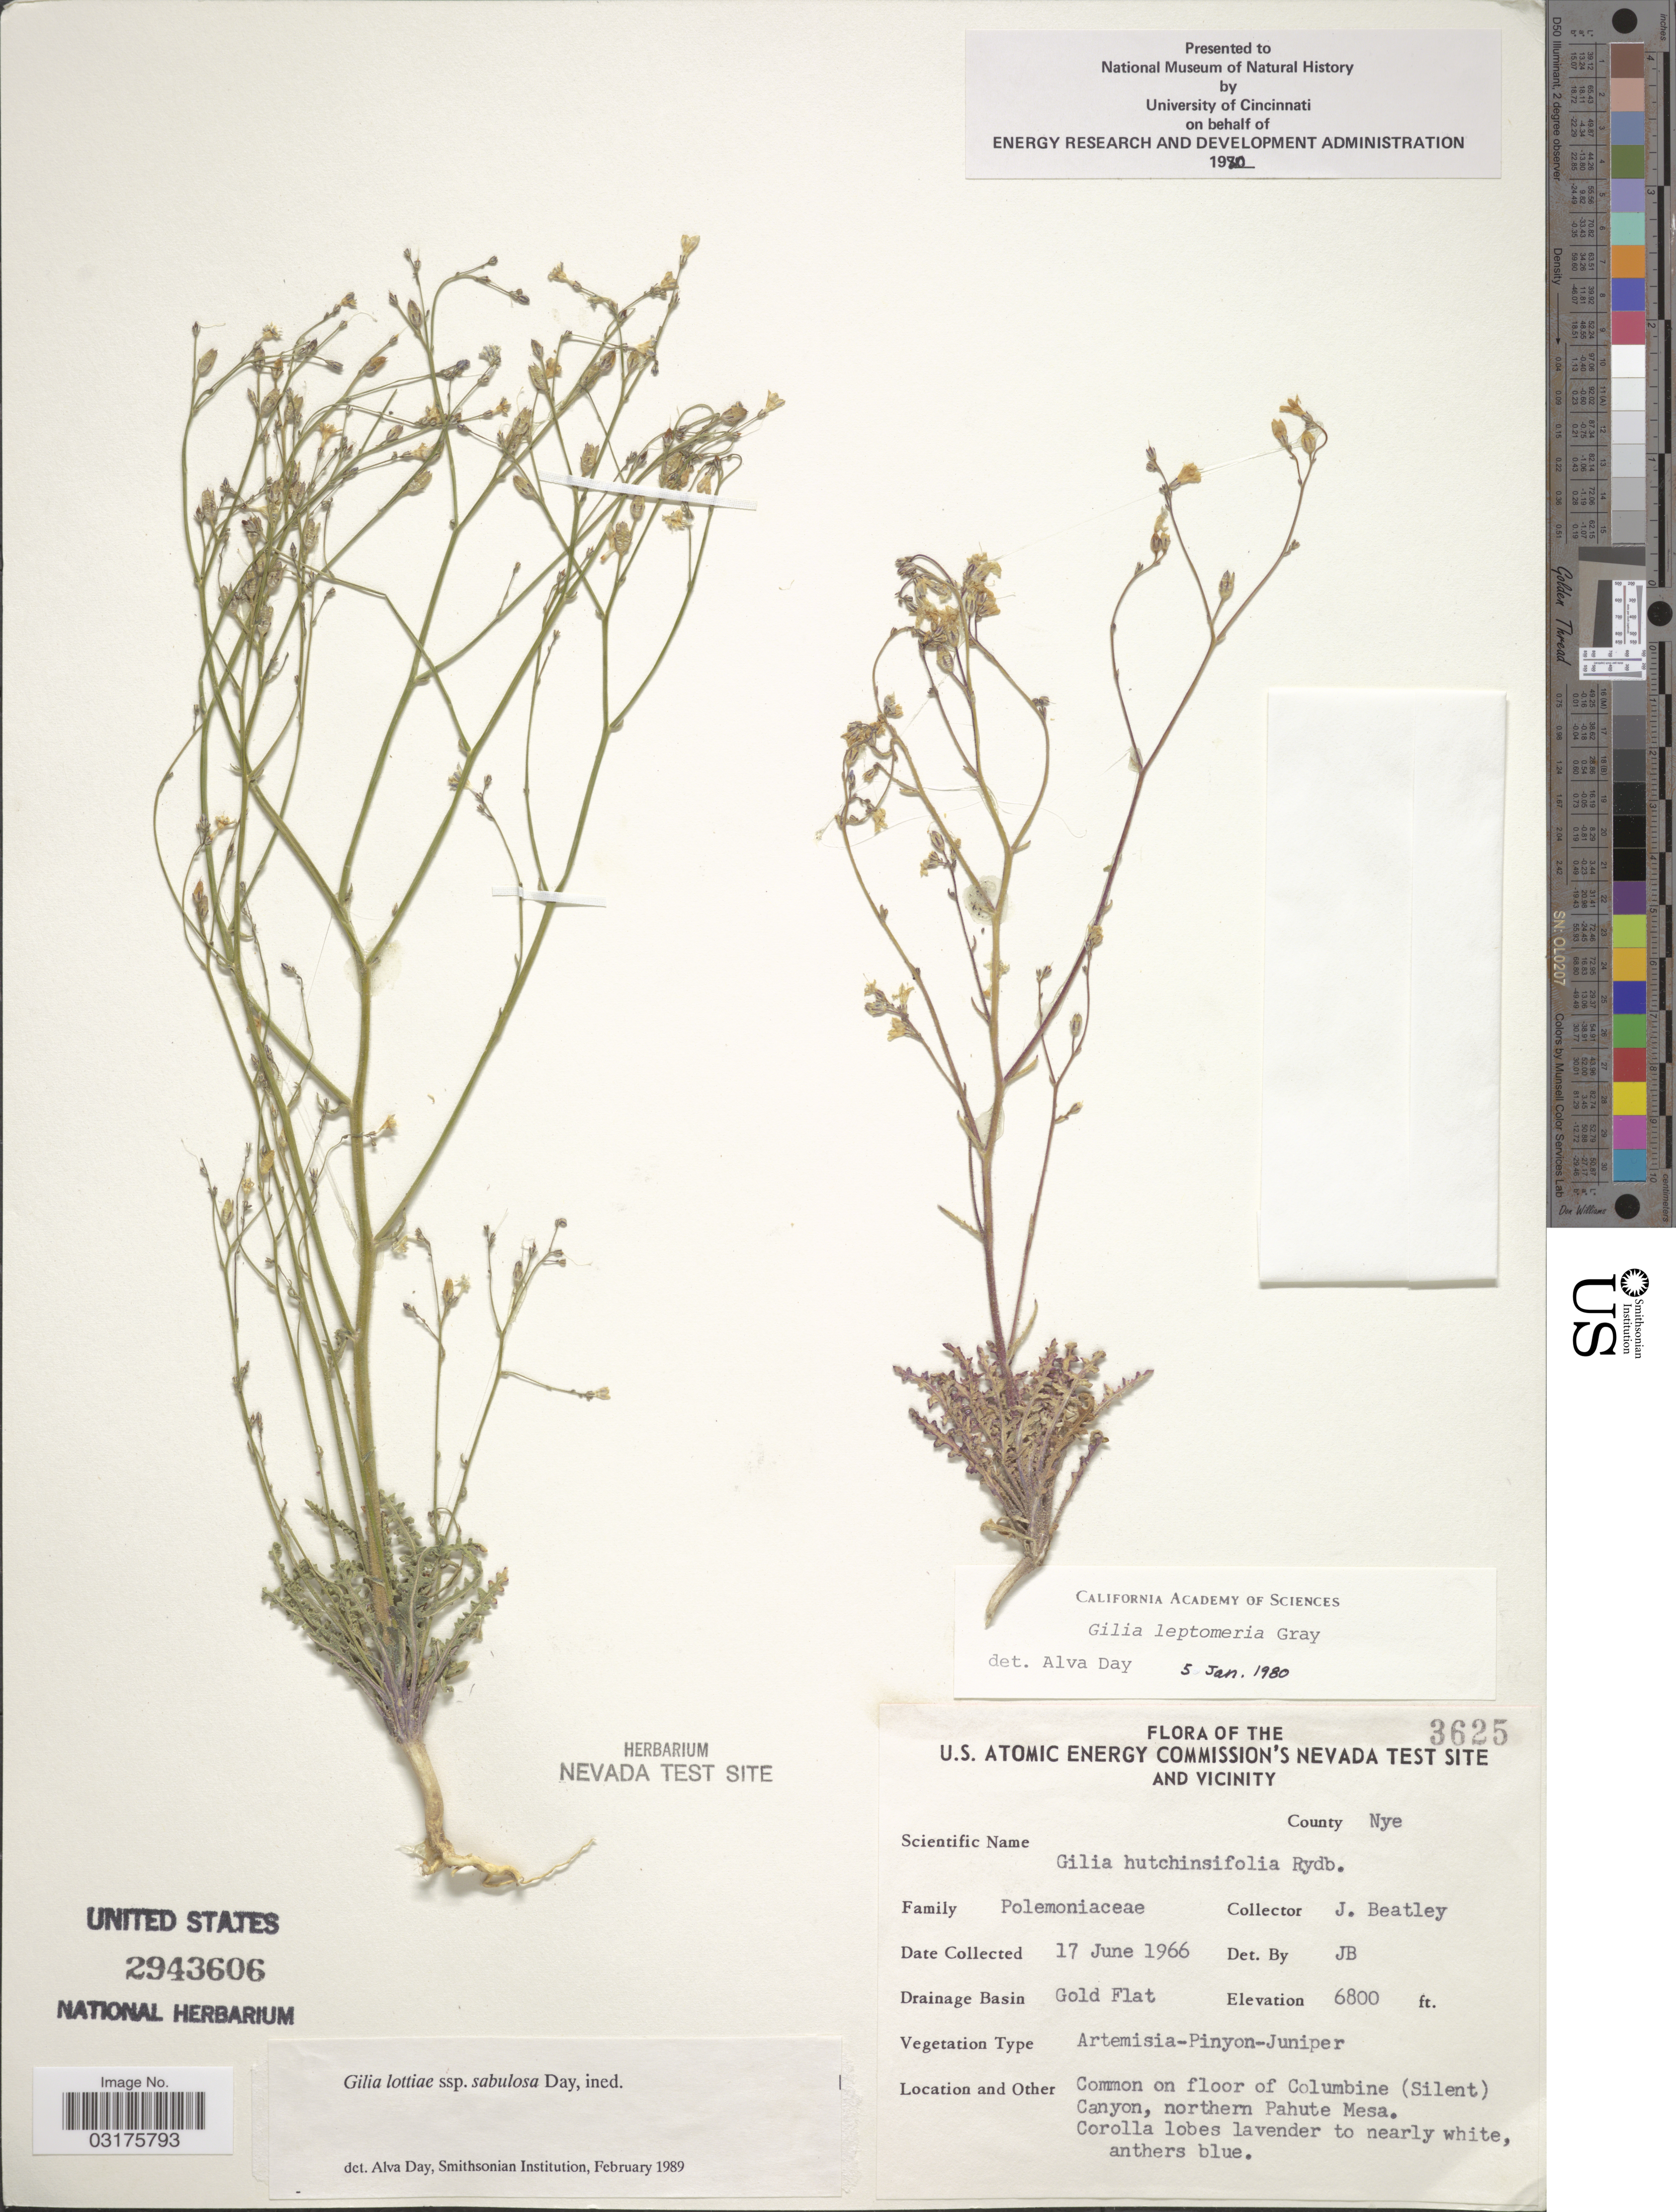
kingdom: Plantae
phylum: Tracheophyta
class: Magnoliopsida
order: Ericales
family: Polemoniaceae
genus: Aliciella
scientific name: Aliciella monoensis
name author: J.M. Porter & A.G. Day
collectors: J. C. Beatley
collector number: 3625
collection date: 1966-06-17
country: United States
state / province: Nevada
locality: The U.S. Atomic Energy Commission's Nevada Test Site and Vicinity. County Nye. Drainage Basin Gold Flat. Common on floor of Columbine (Silent) Canyon, northern Pahute Mesa.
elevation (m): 2073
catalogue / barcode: US 2943606